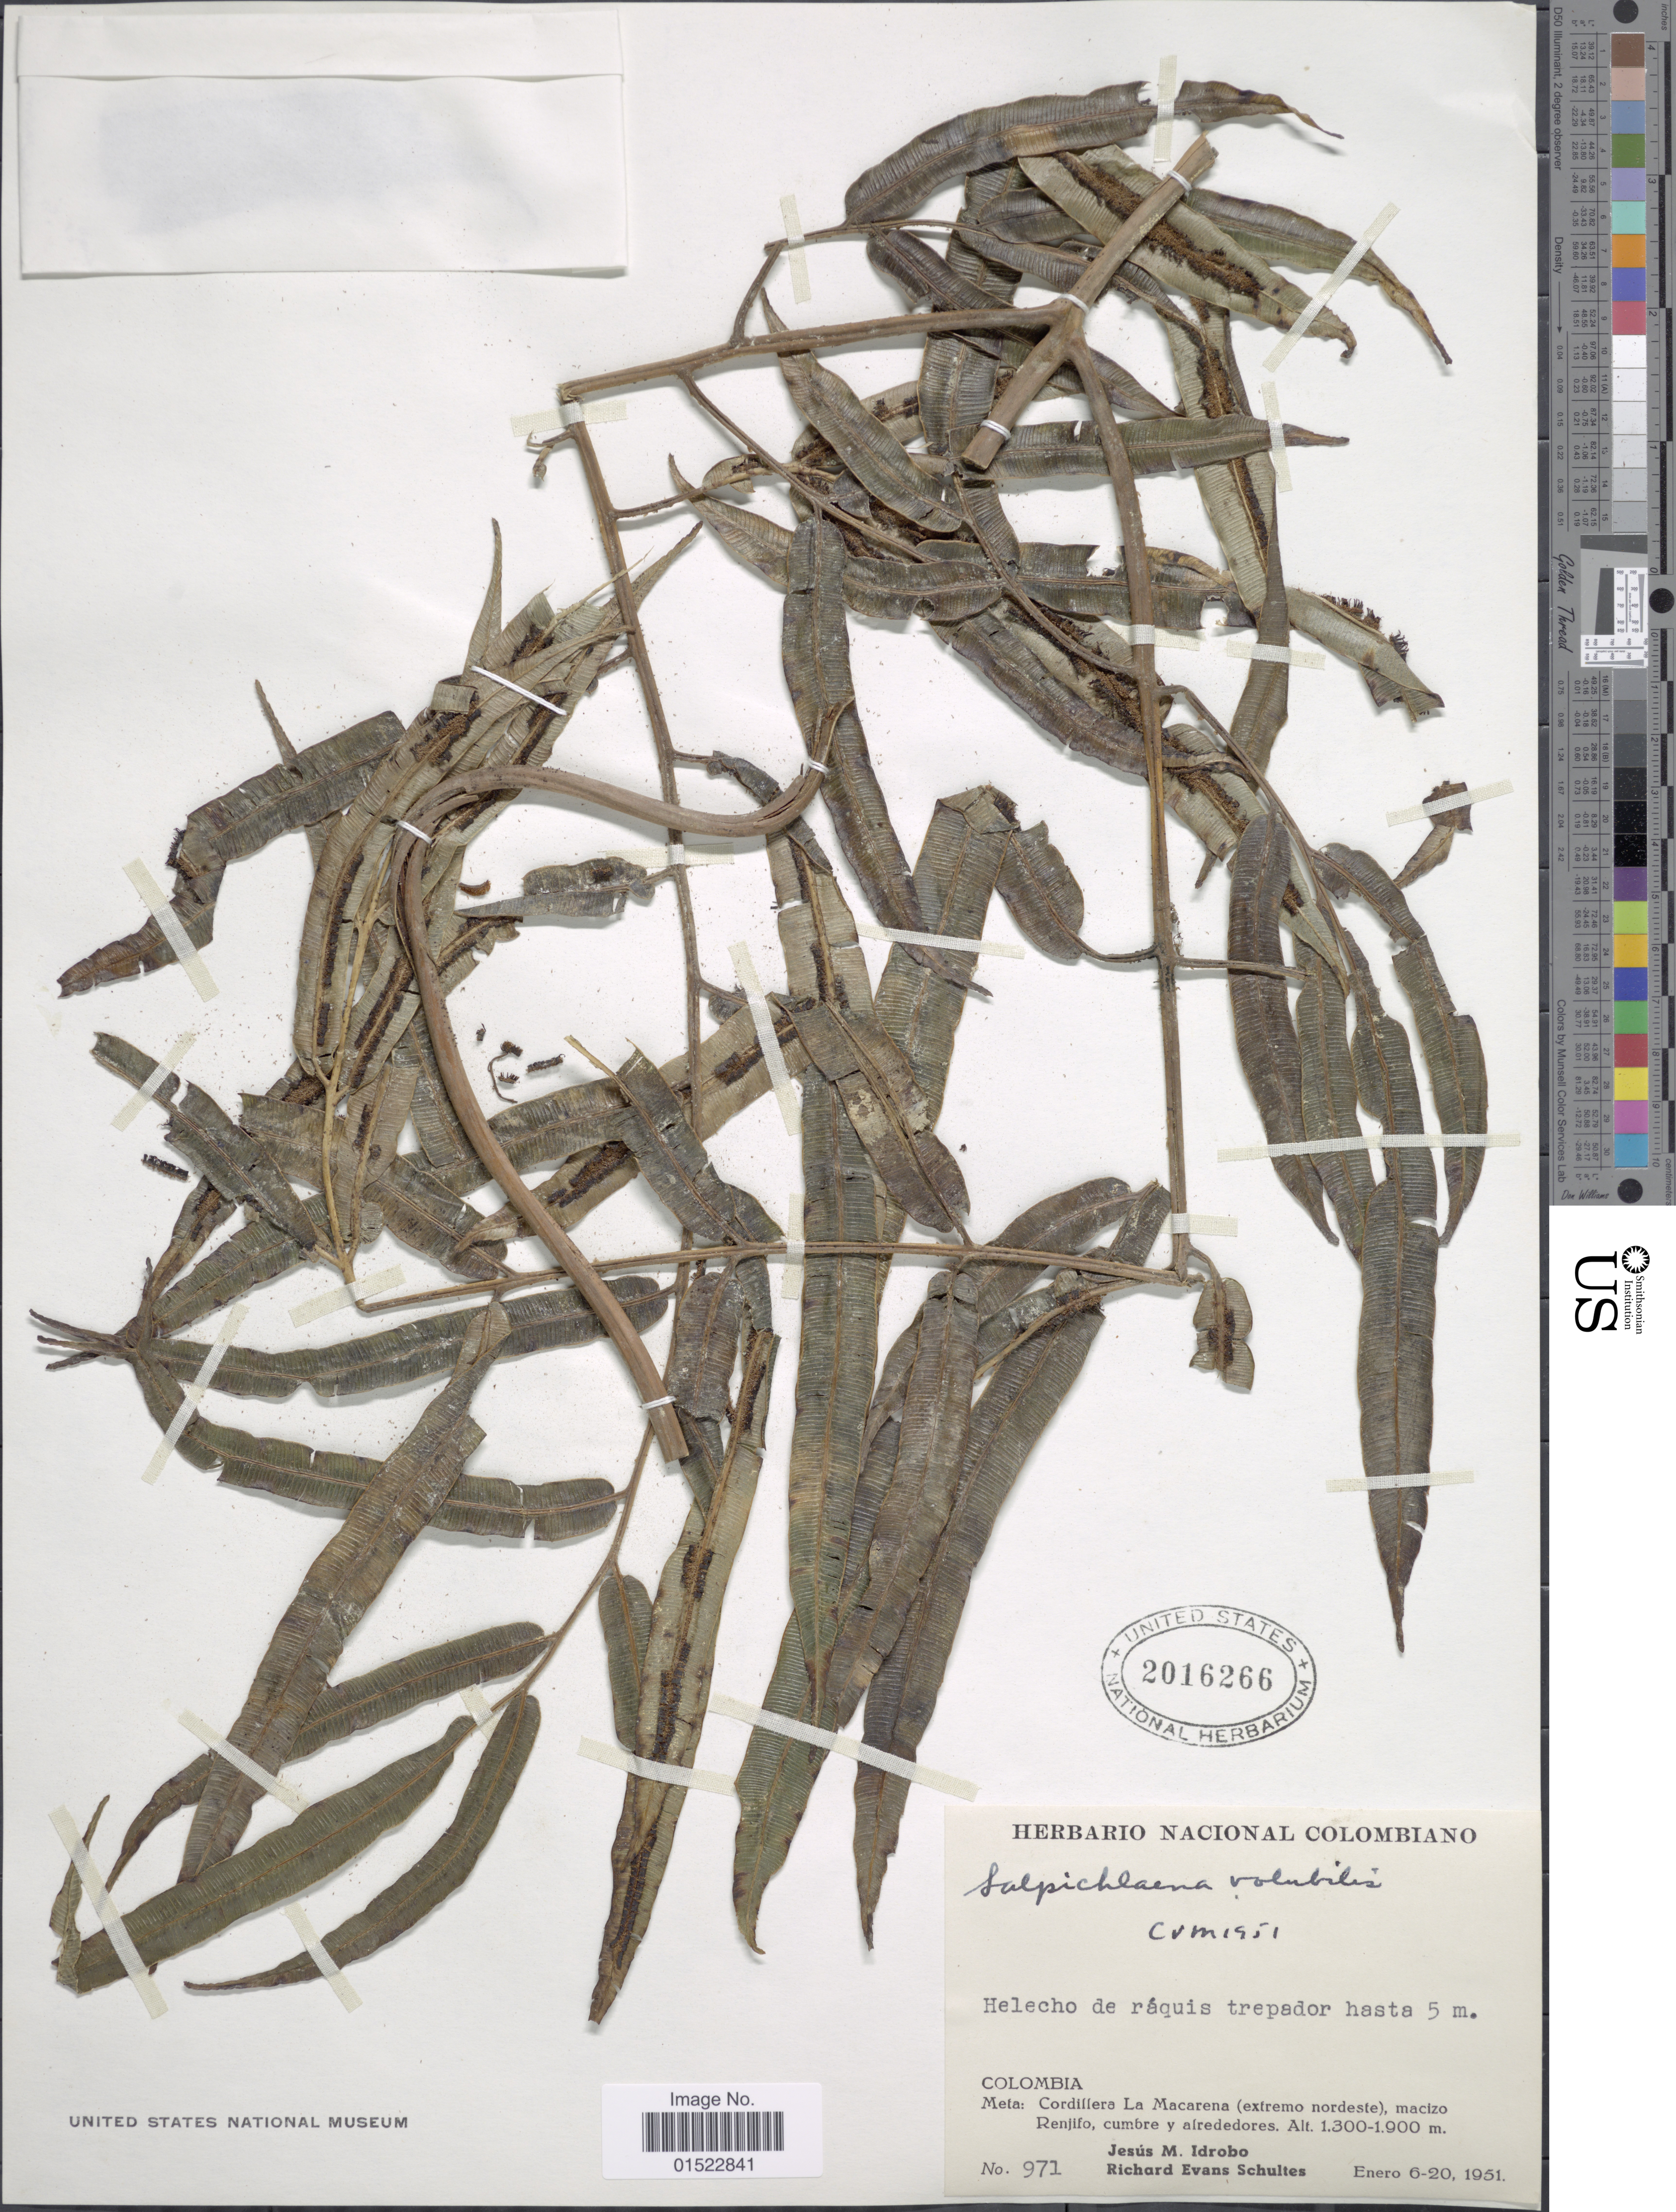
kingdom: Plantae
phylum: Tracheophyta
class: Polypodiopsida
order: Polypodiales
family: Blechnaceae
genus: Salpichlaena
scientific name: Salpichlaena volubilis subsp. volubilis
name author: (Kaulf.) J. Sm.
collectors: J. M. Idrobo & R. E. Schultes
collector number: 971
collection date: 1951-01-06/1951-01-20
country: Colombia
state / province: Meta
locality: Cordillera La Marcarena (extremo nordeste), macizo Renjifo, cumbre y alrededores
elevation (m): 1300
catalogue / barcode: US 2016266